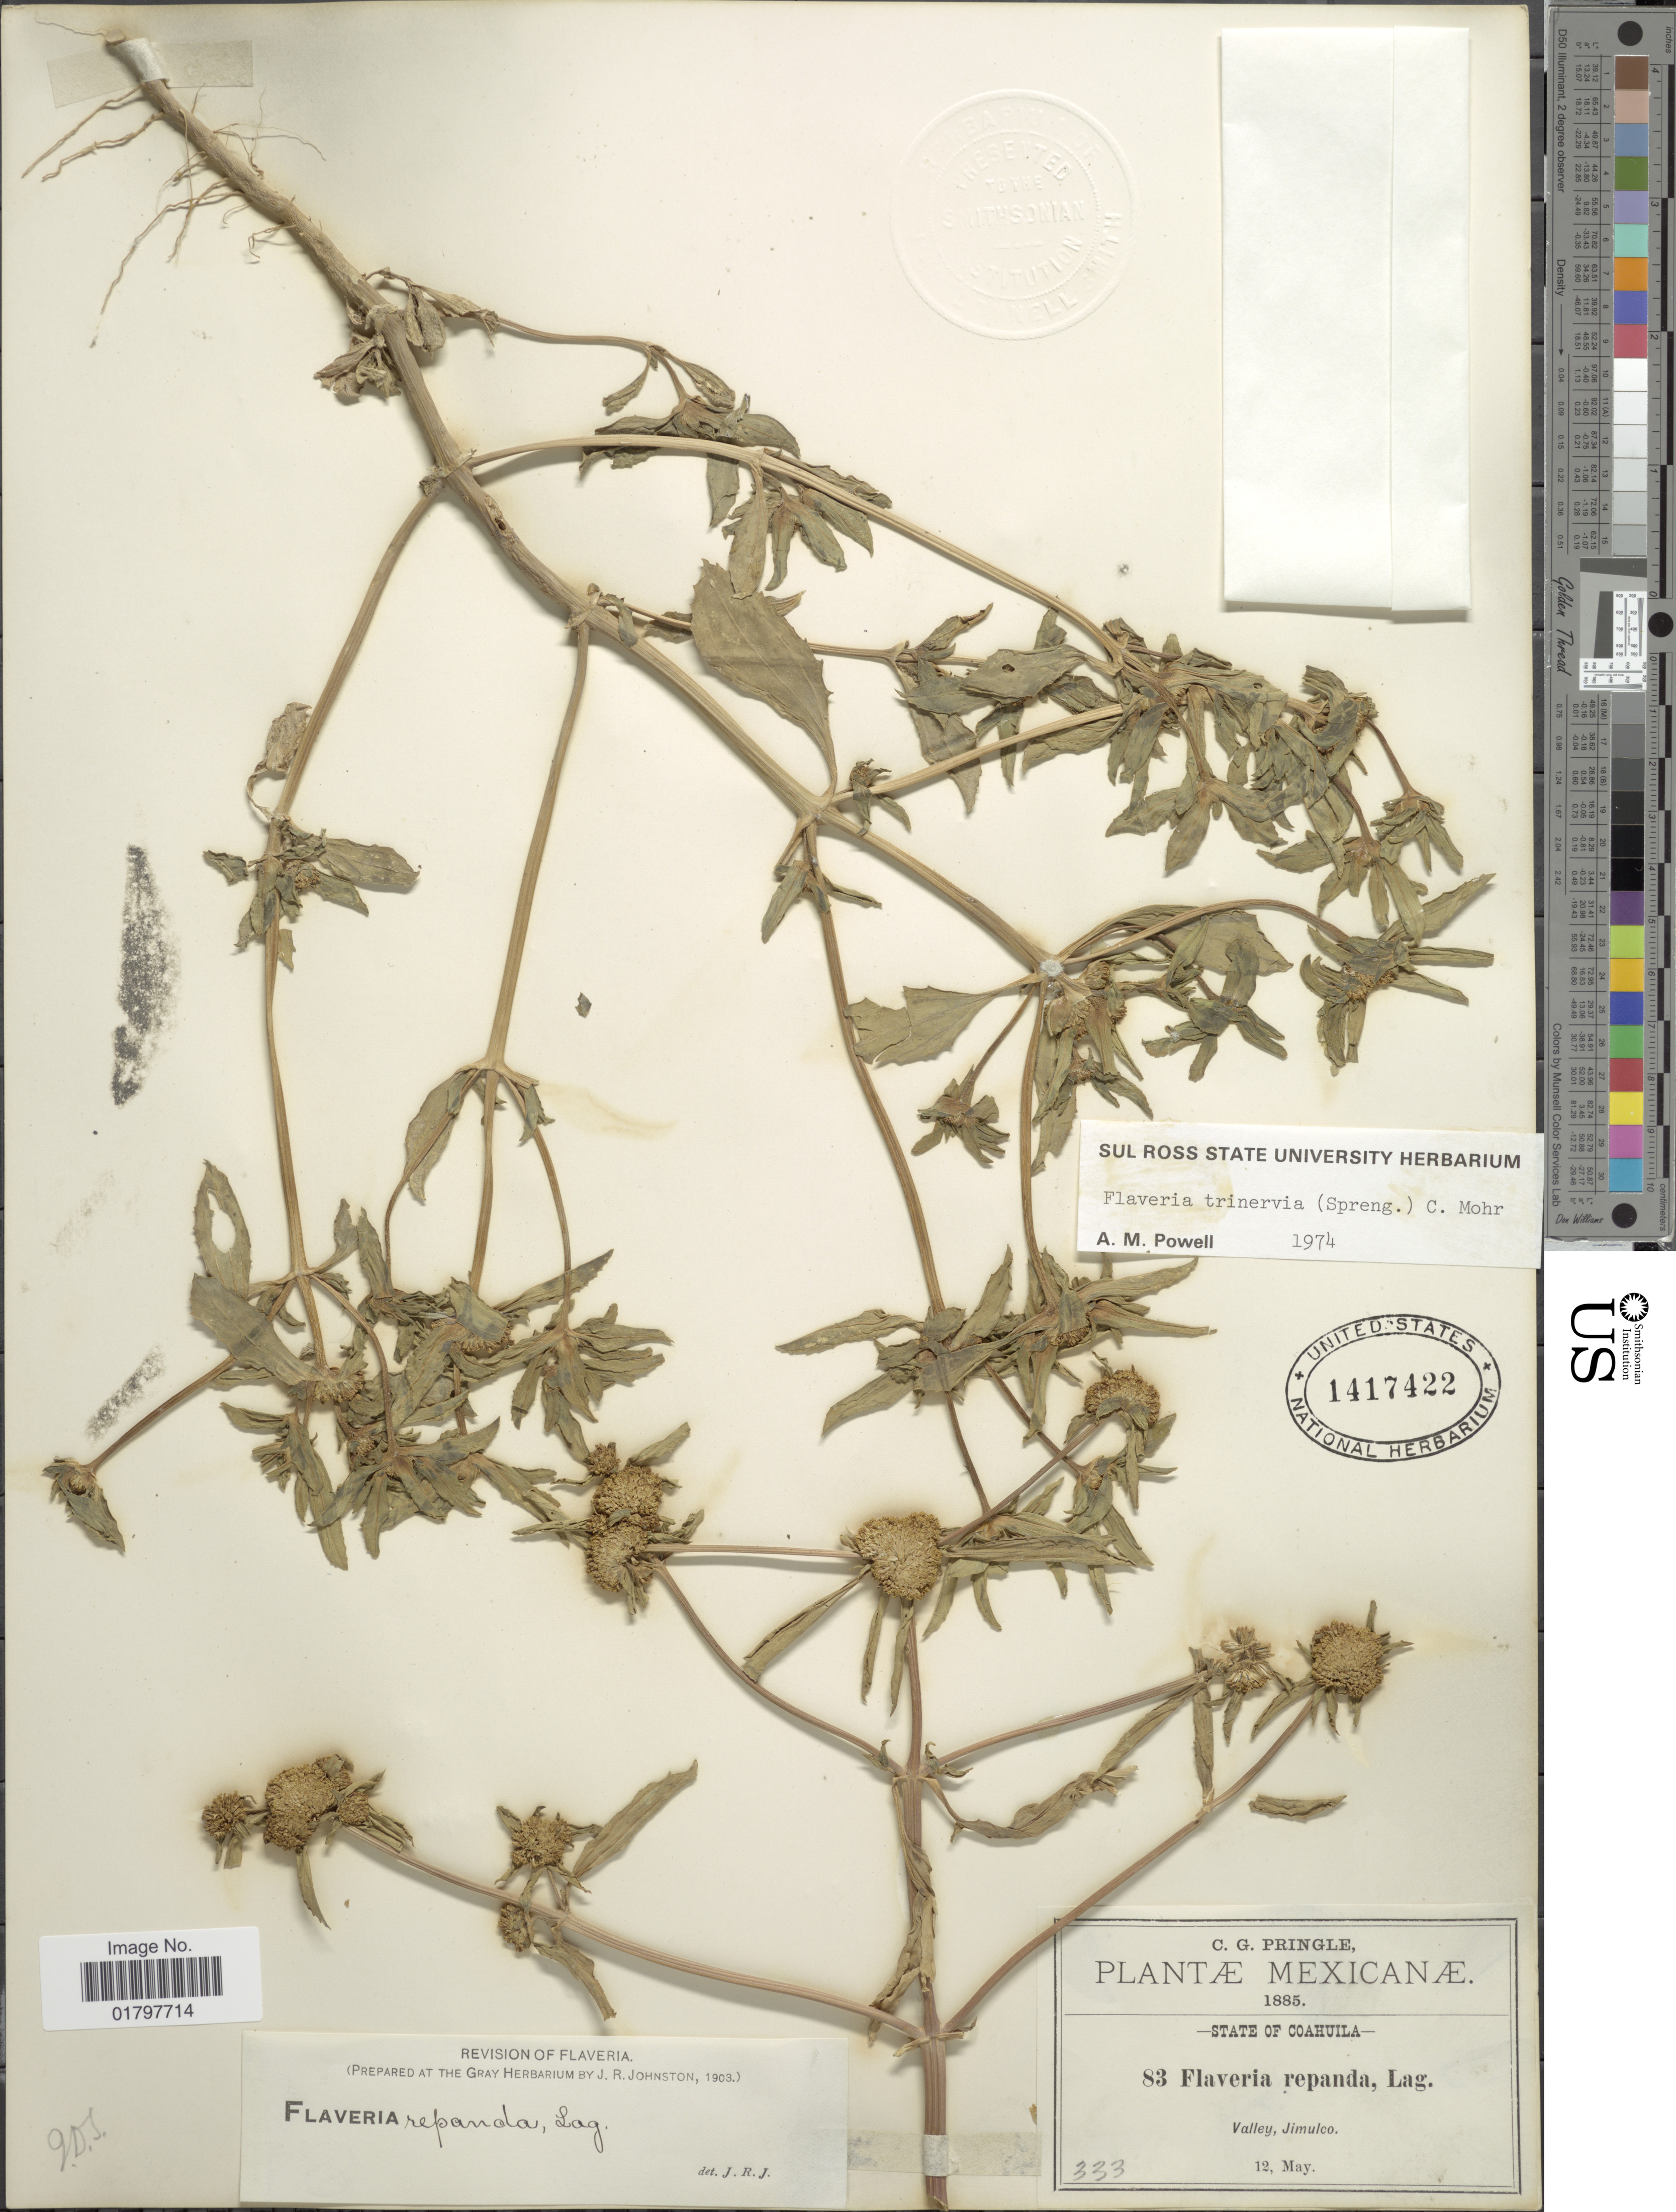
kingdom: Plantae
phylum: Tracheophyta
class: Magnoliopsida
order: Asterales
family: Asteraceae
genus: Flaveria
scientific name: Flaveria trinervia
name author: (Spreng.) C. Mohr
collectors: C. G. Pringle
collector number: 83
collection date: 1885-05-12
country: Mexico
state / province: Coahuila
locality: State of Coahuila. Valley, Jimulco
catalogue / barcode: US 1417422